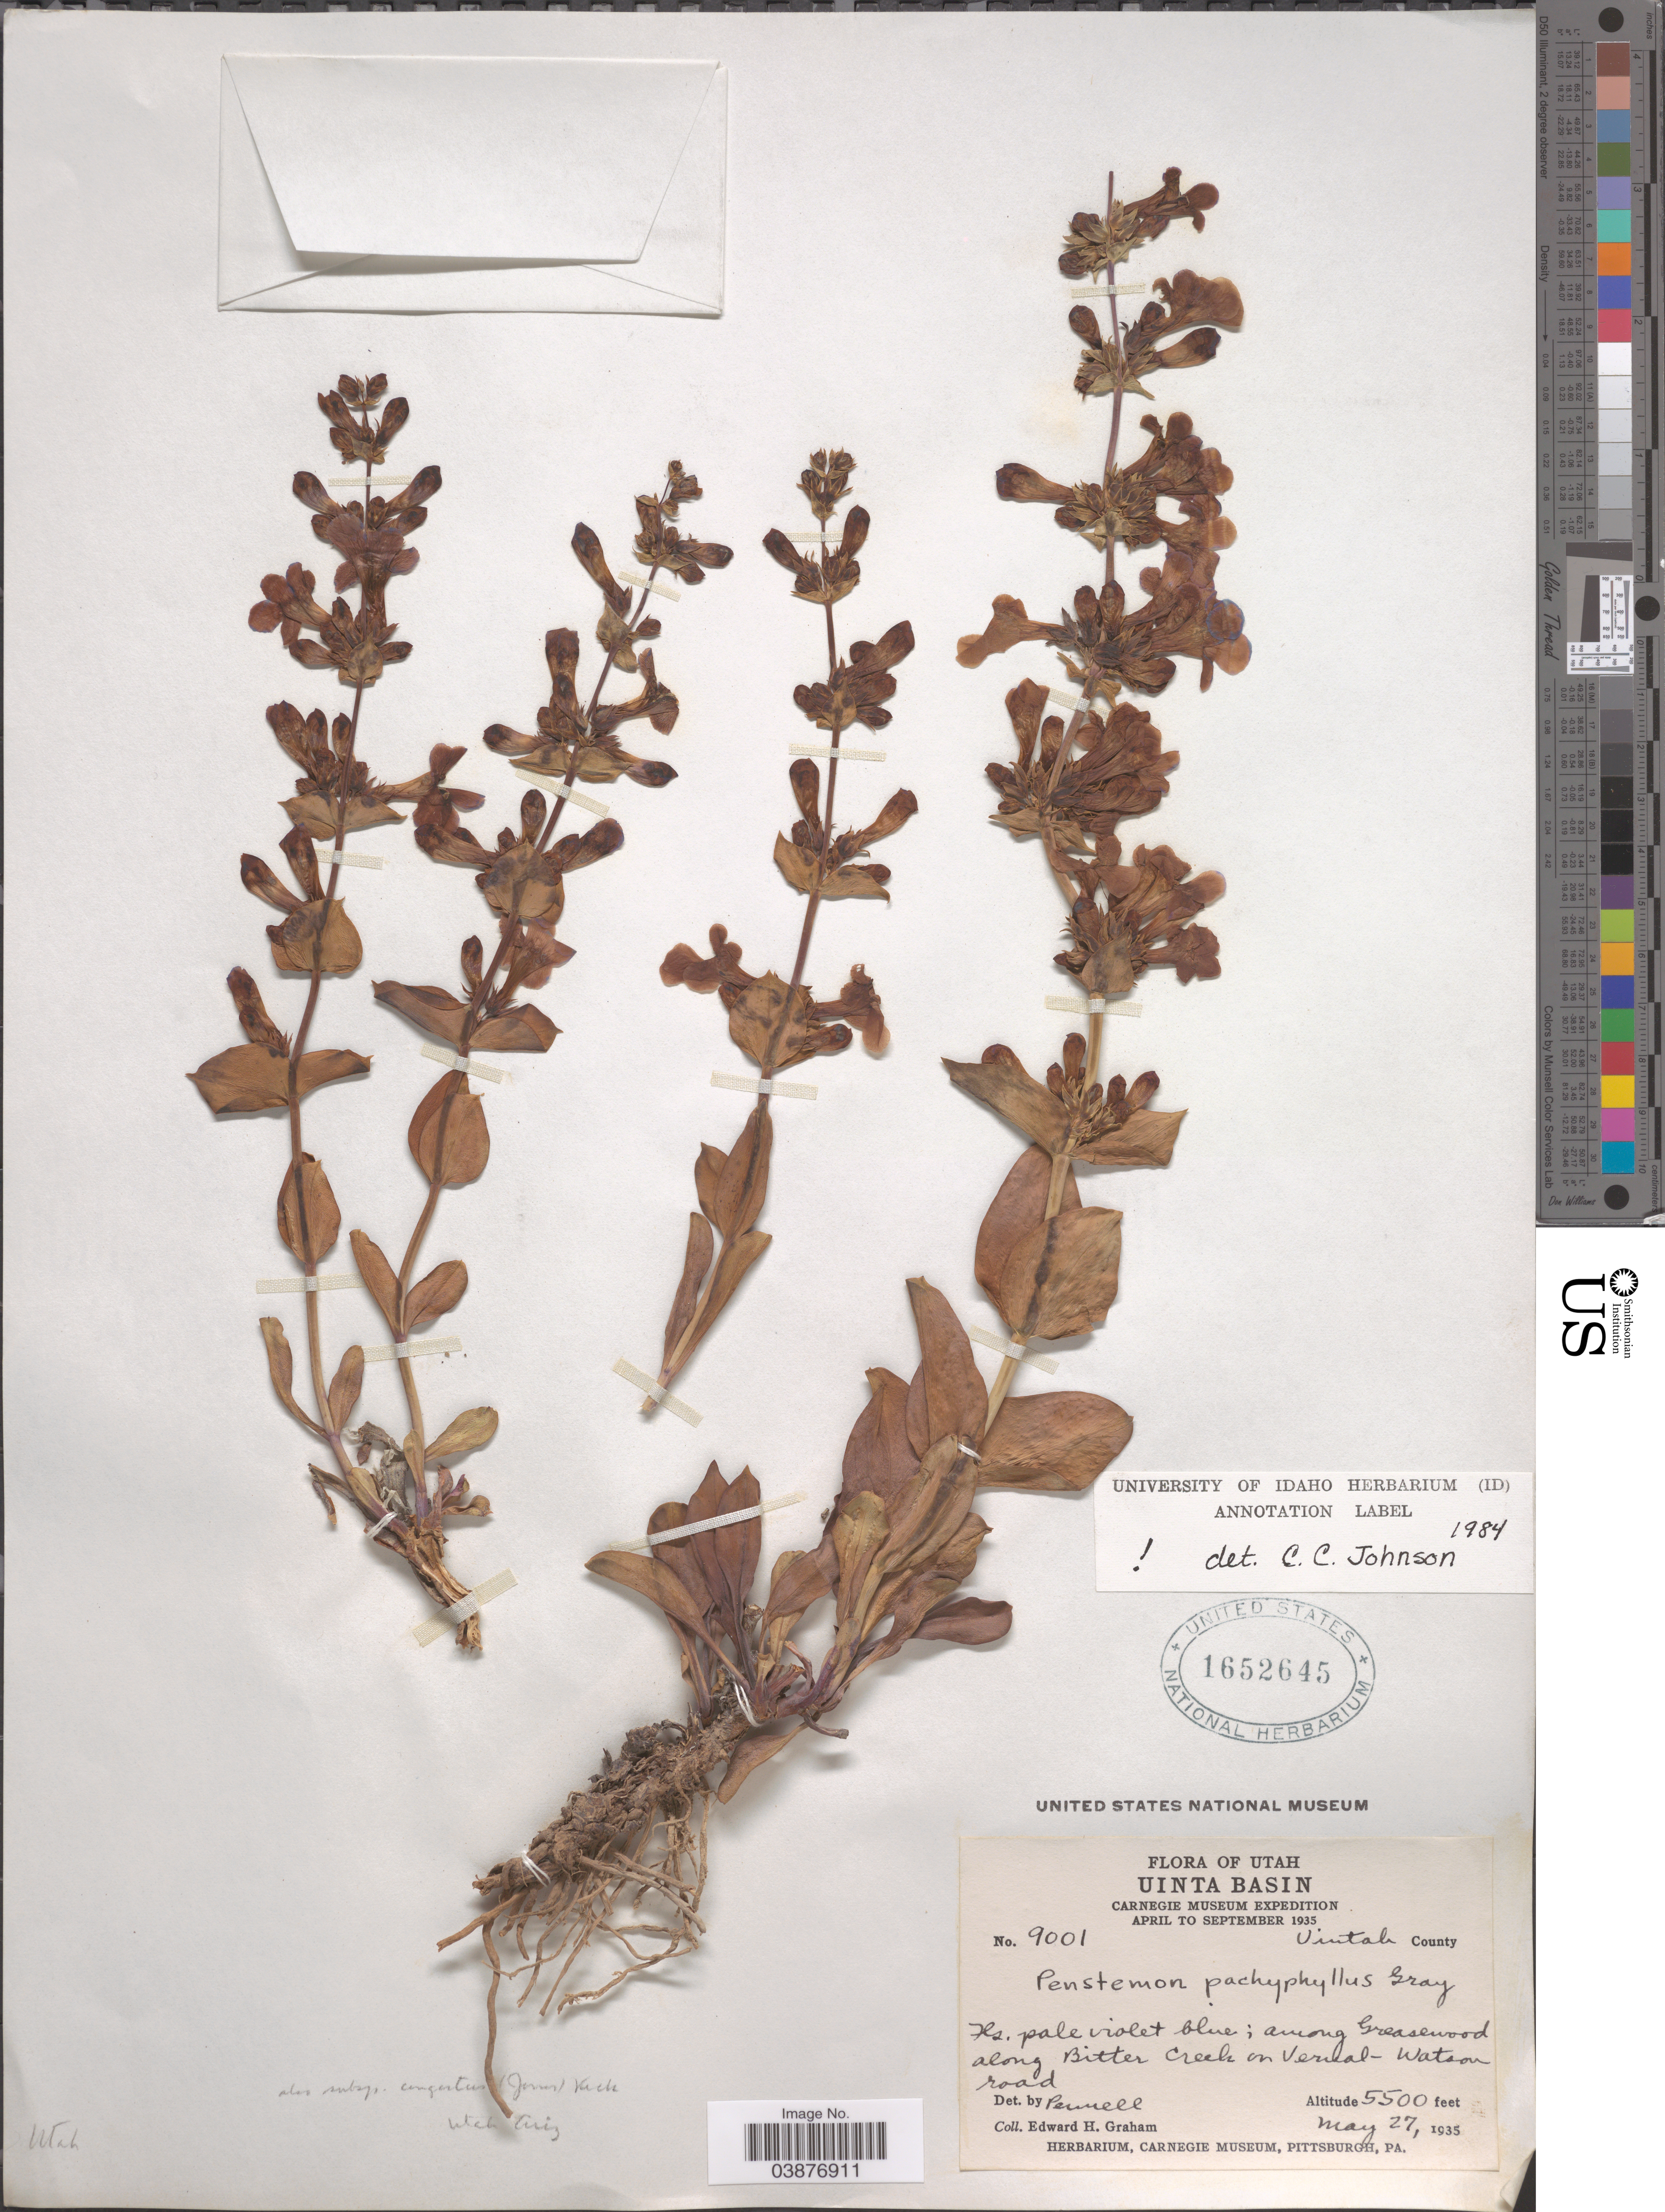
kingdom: Plantae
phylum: Tracheophyta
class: Magnoliopsida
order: Lamiales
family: Plantaginaceae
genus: Penstemon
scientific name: Penstemon pachyphyllus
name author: A. Gray ex Rydb.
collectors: E. H. Graham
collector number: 9001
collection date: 1935-05-27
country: United States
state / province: Utah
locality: Uinta Basin. Uintah County. Among Greasewood along Bitter Creek on Vernal-Watson road.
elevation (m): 1676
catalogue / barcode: US 1652645